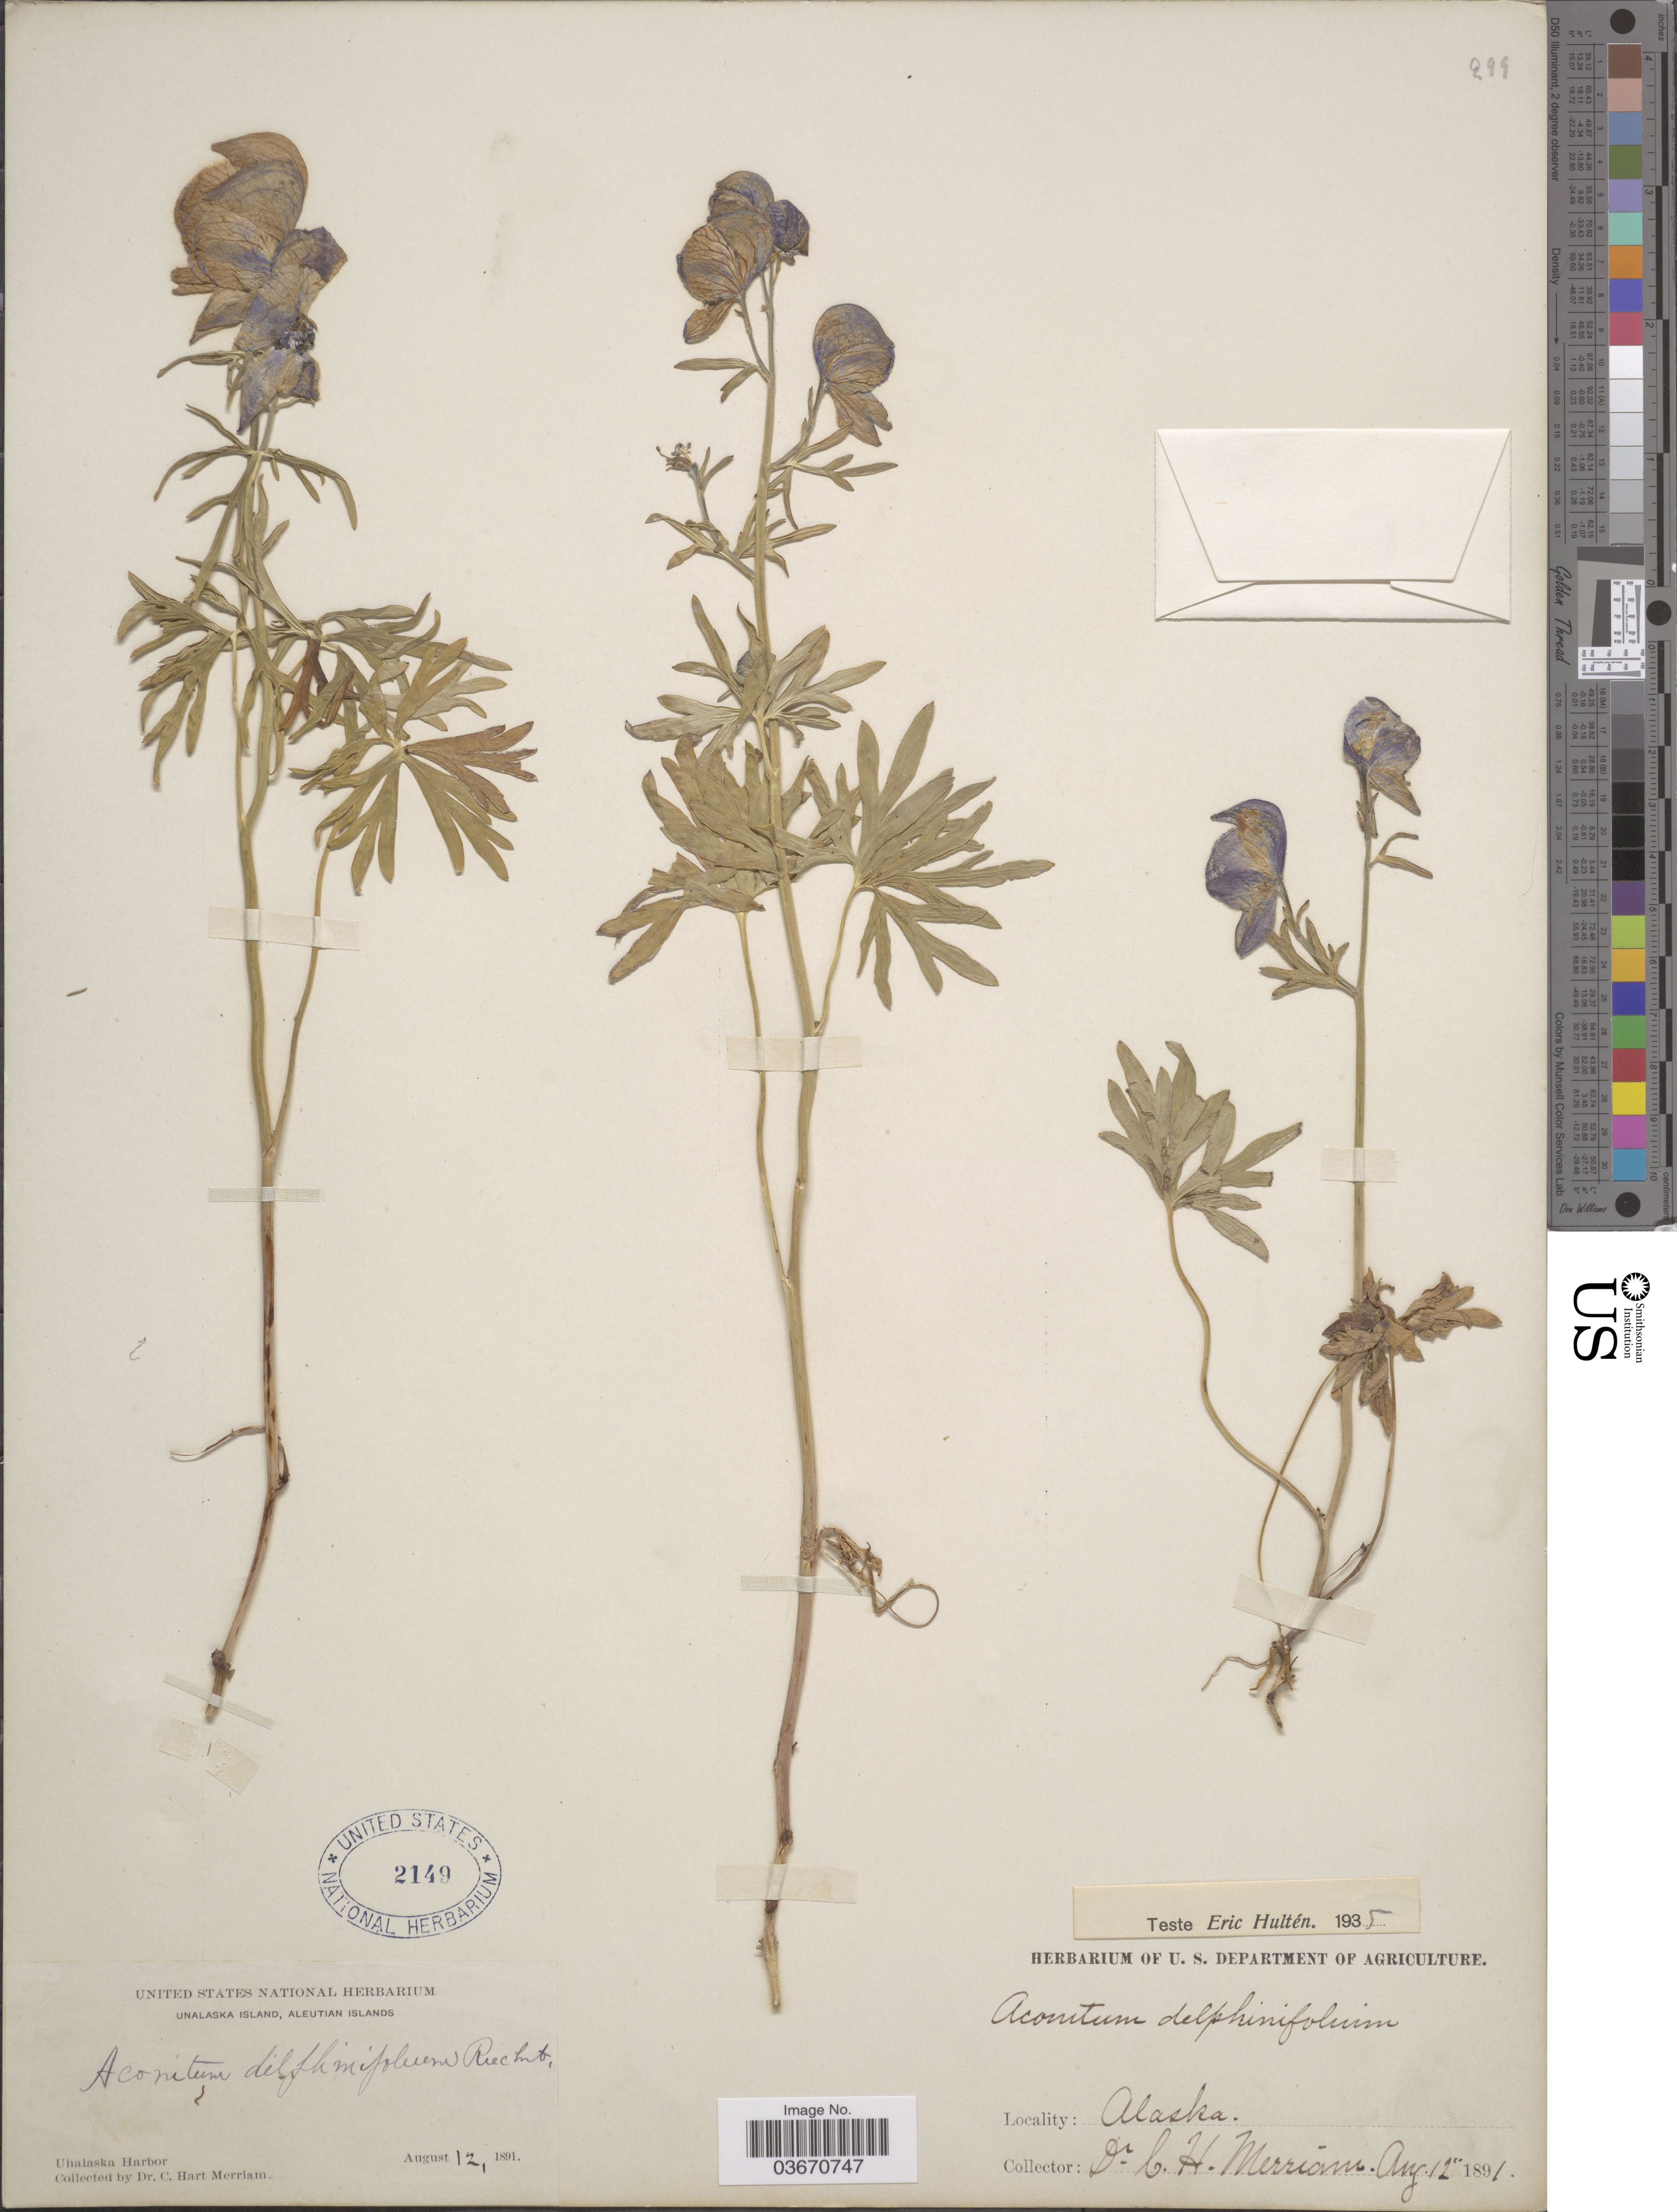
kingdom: Plantae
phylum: Tracheophyta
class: Magnoliopsida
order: Ranunculales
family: Ranunculaceae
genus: Aconitum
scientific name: Aconitum delphinifolium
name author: DC.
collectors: C. Merriam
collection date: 1891-08-12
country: United States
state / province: Alaska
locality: Unalaska Island, Aleutian Islands. Unalaska Harbor.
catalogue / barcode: US 2149